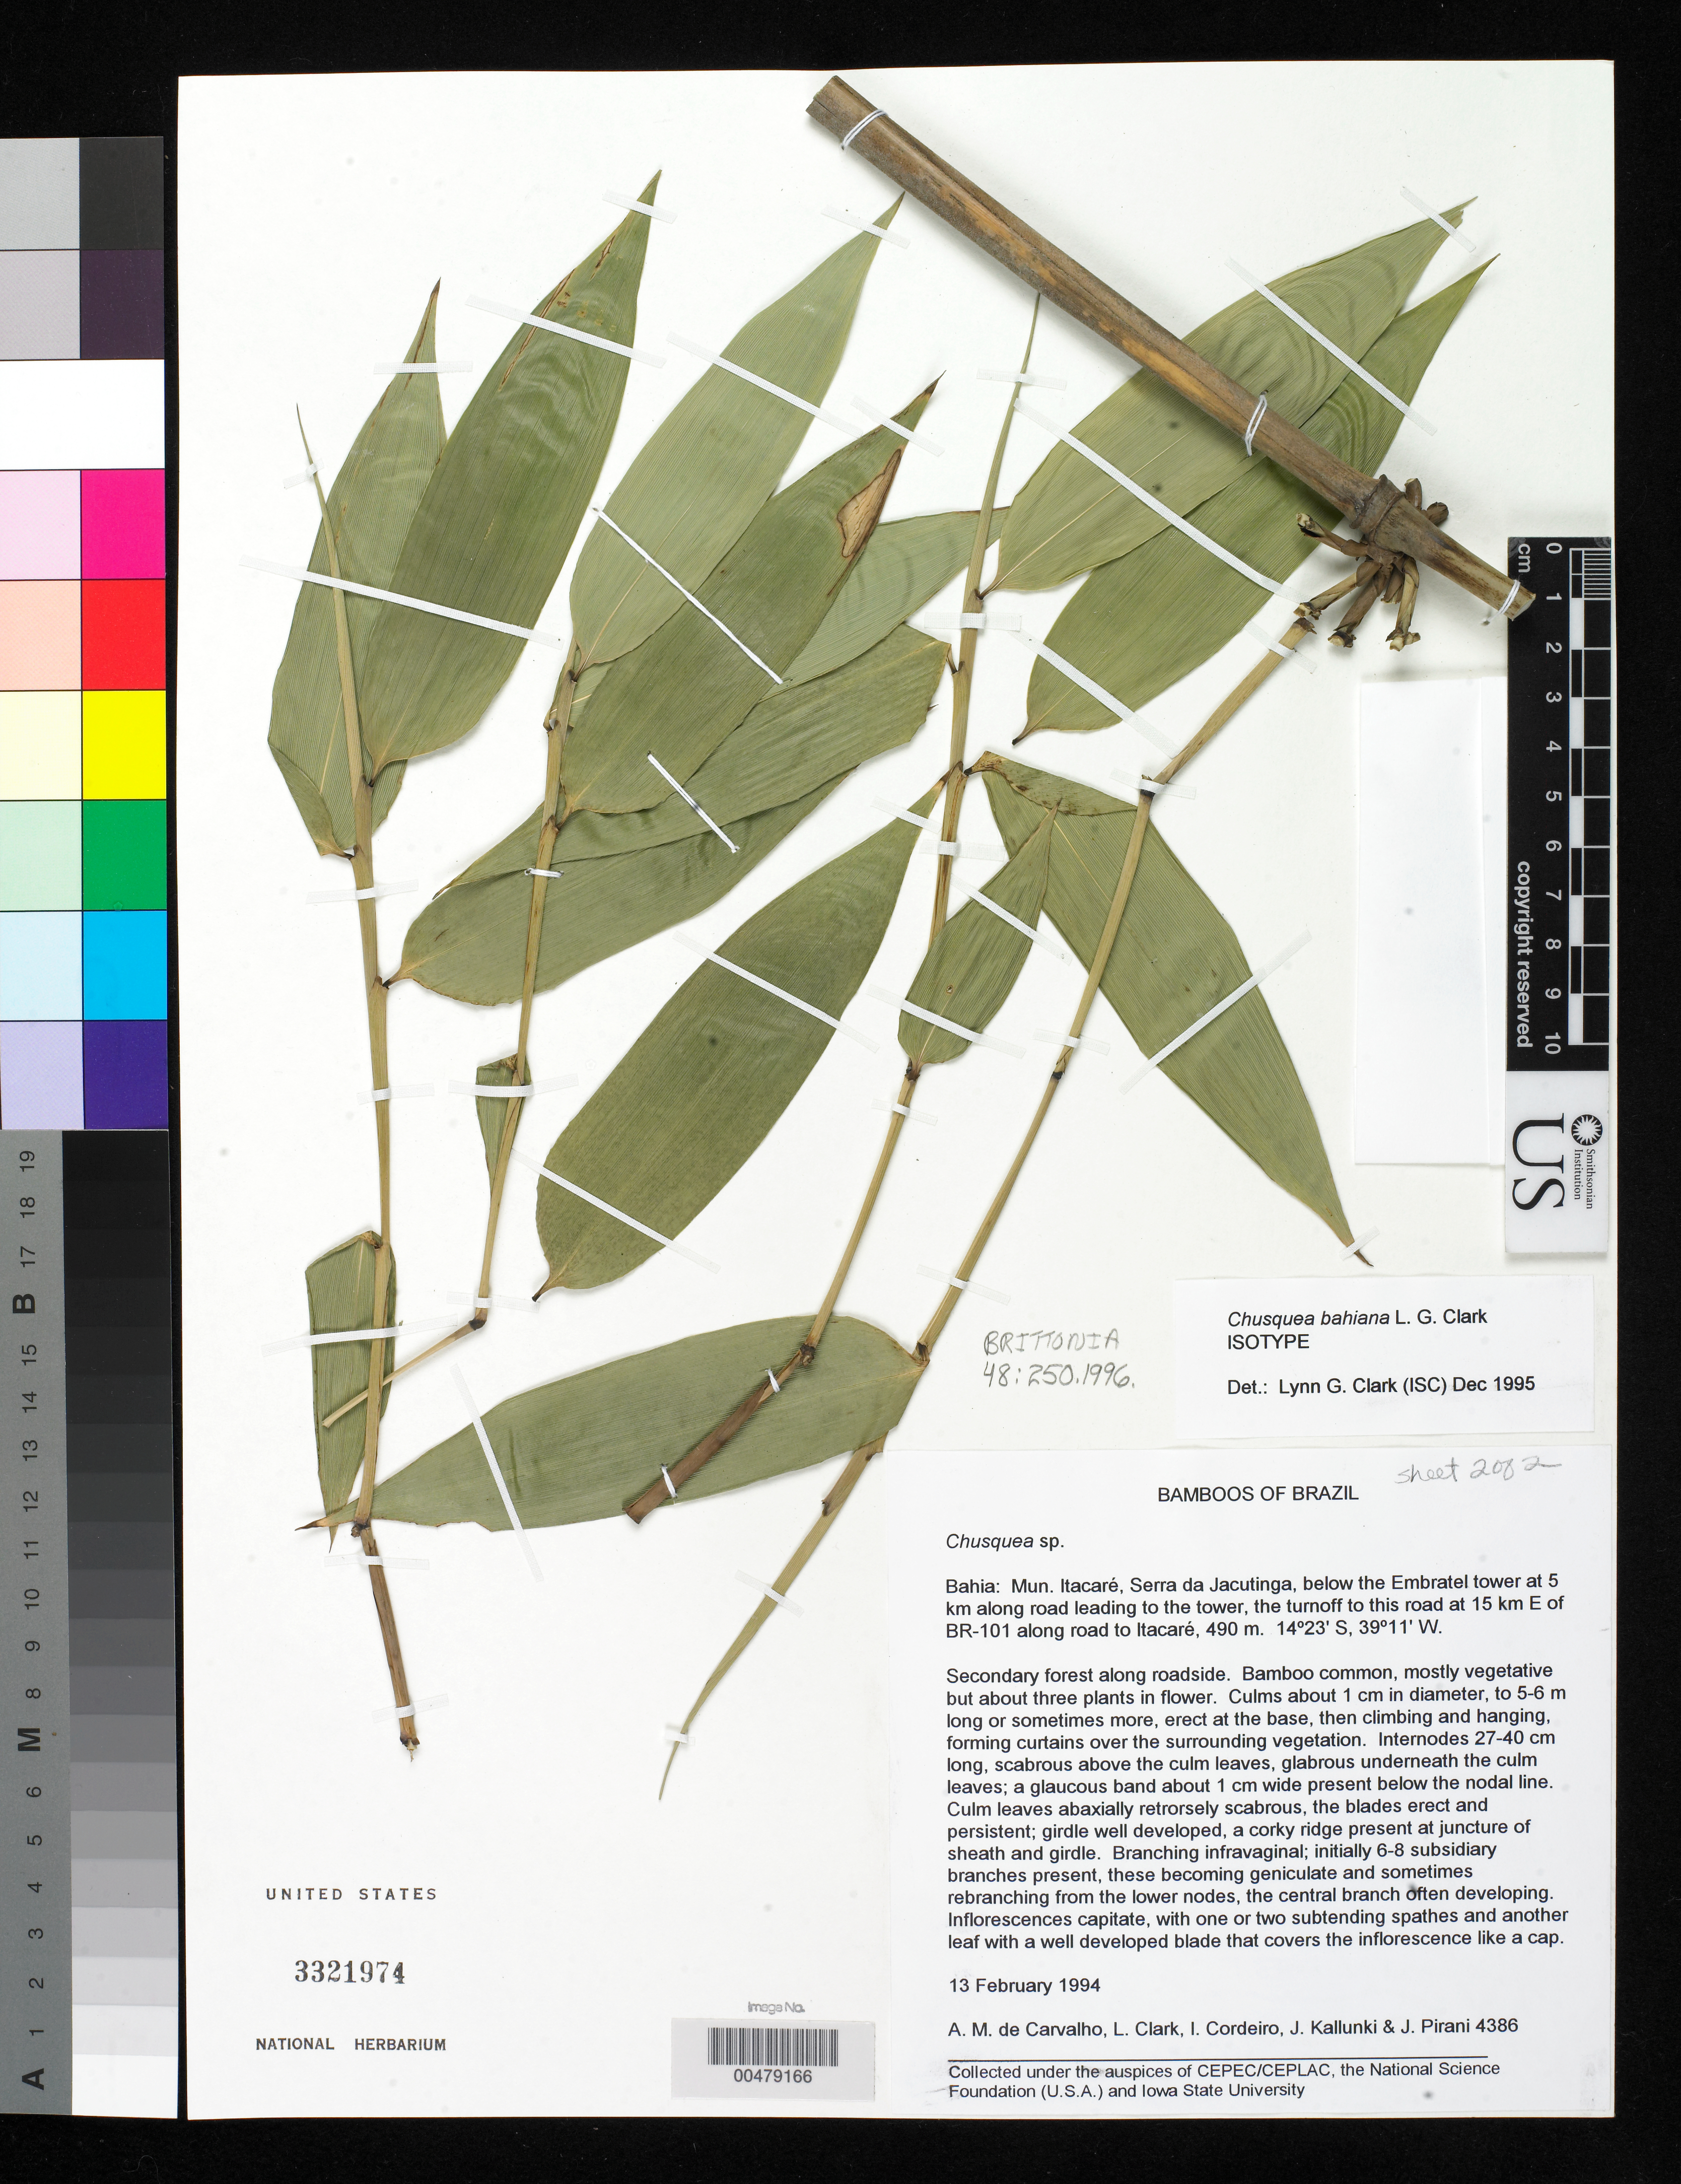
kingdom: Plantae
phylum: Tracheophyta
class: Liliopsida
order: Poales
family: Poaceae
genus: Chusquea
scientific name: Chusquea bahiana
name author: L.G. Clark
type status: Isotype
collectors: A. M. Carvalho, L. G. Clark, I. Cordeiro & J. Kallunki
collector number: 4386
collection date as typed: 13 Feb 1994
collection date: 1994-02-13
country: Brazil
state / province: Bahia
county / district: Itacaré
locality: Serra da Jacutinga, below Embratel tower at 5 km along rd leading to tower, turnoff rd at 15 km E of BR-101 along rd to Itacare.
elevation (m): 490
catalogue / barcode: US 3321974